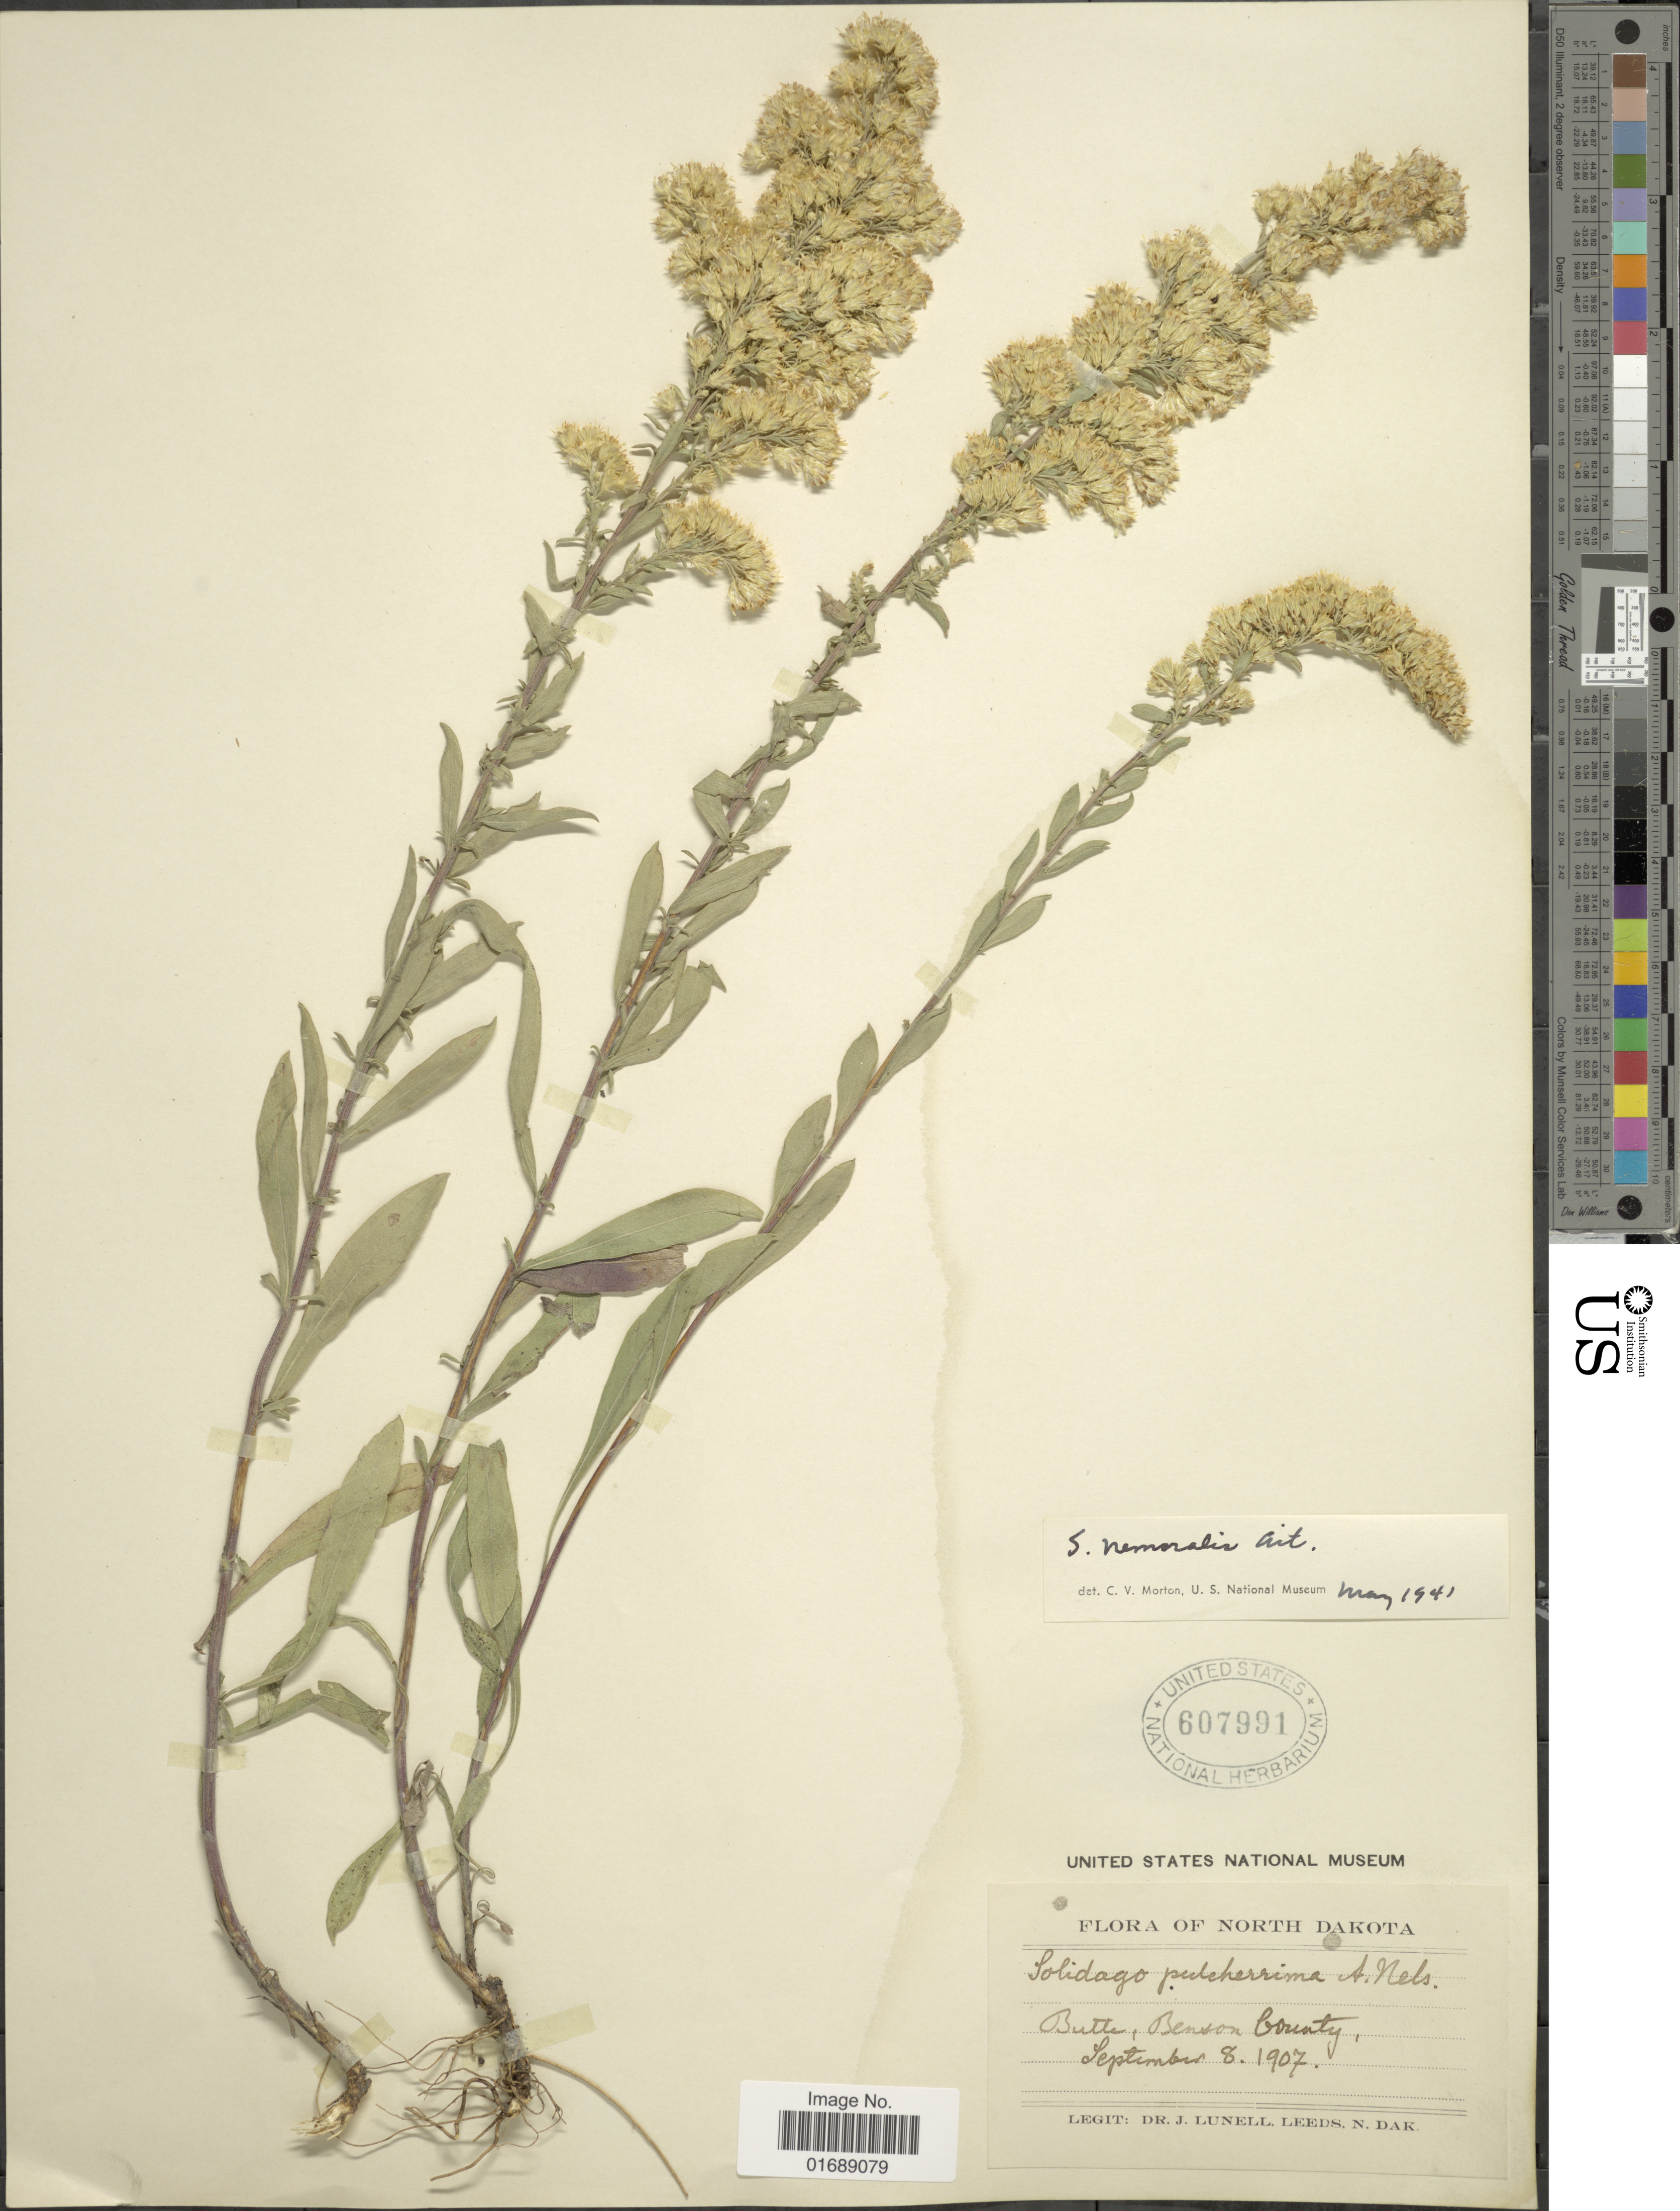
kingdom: Plantae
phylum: Tracheophyta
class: Magnoliopsida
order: Asterales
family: Asteraceae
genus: Solidago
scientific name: Solidago nemoralis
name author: Aiton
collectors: J. Lunell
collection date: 1907-09-08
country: United States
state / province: North Dakota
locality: Butte, Benson County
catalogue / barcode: US 607991